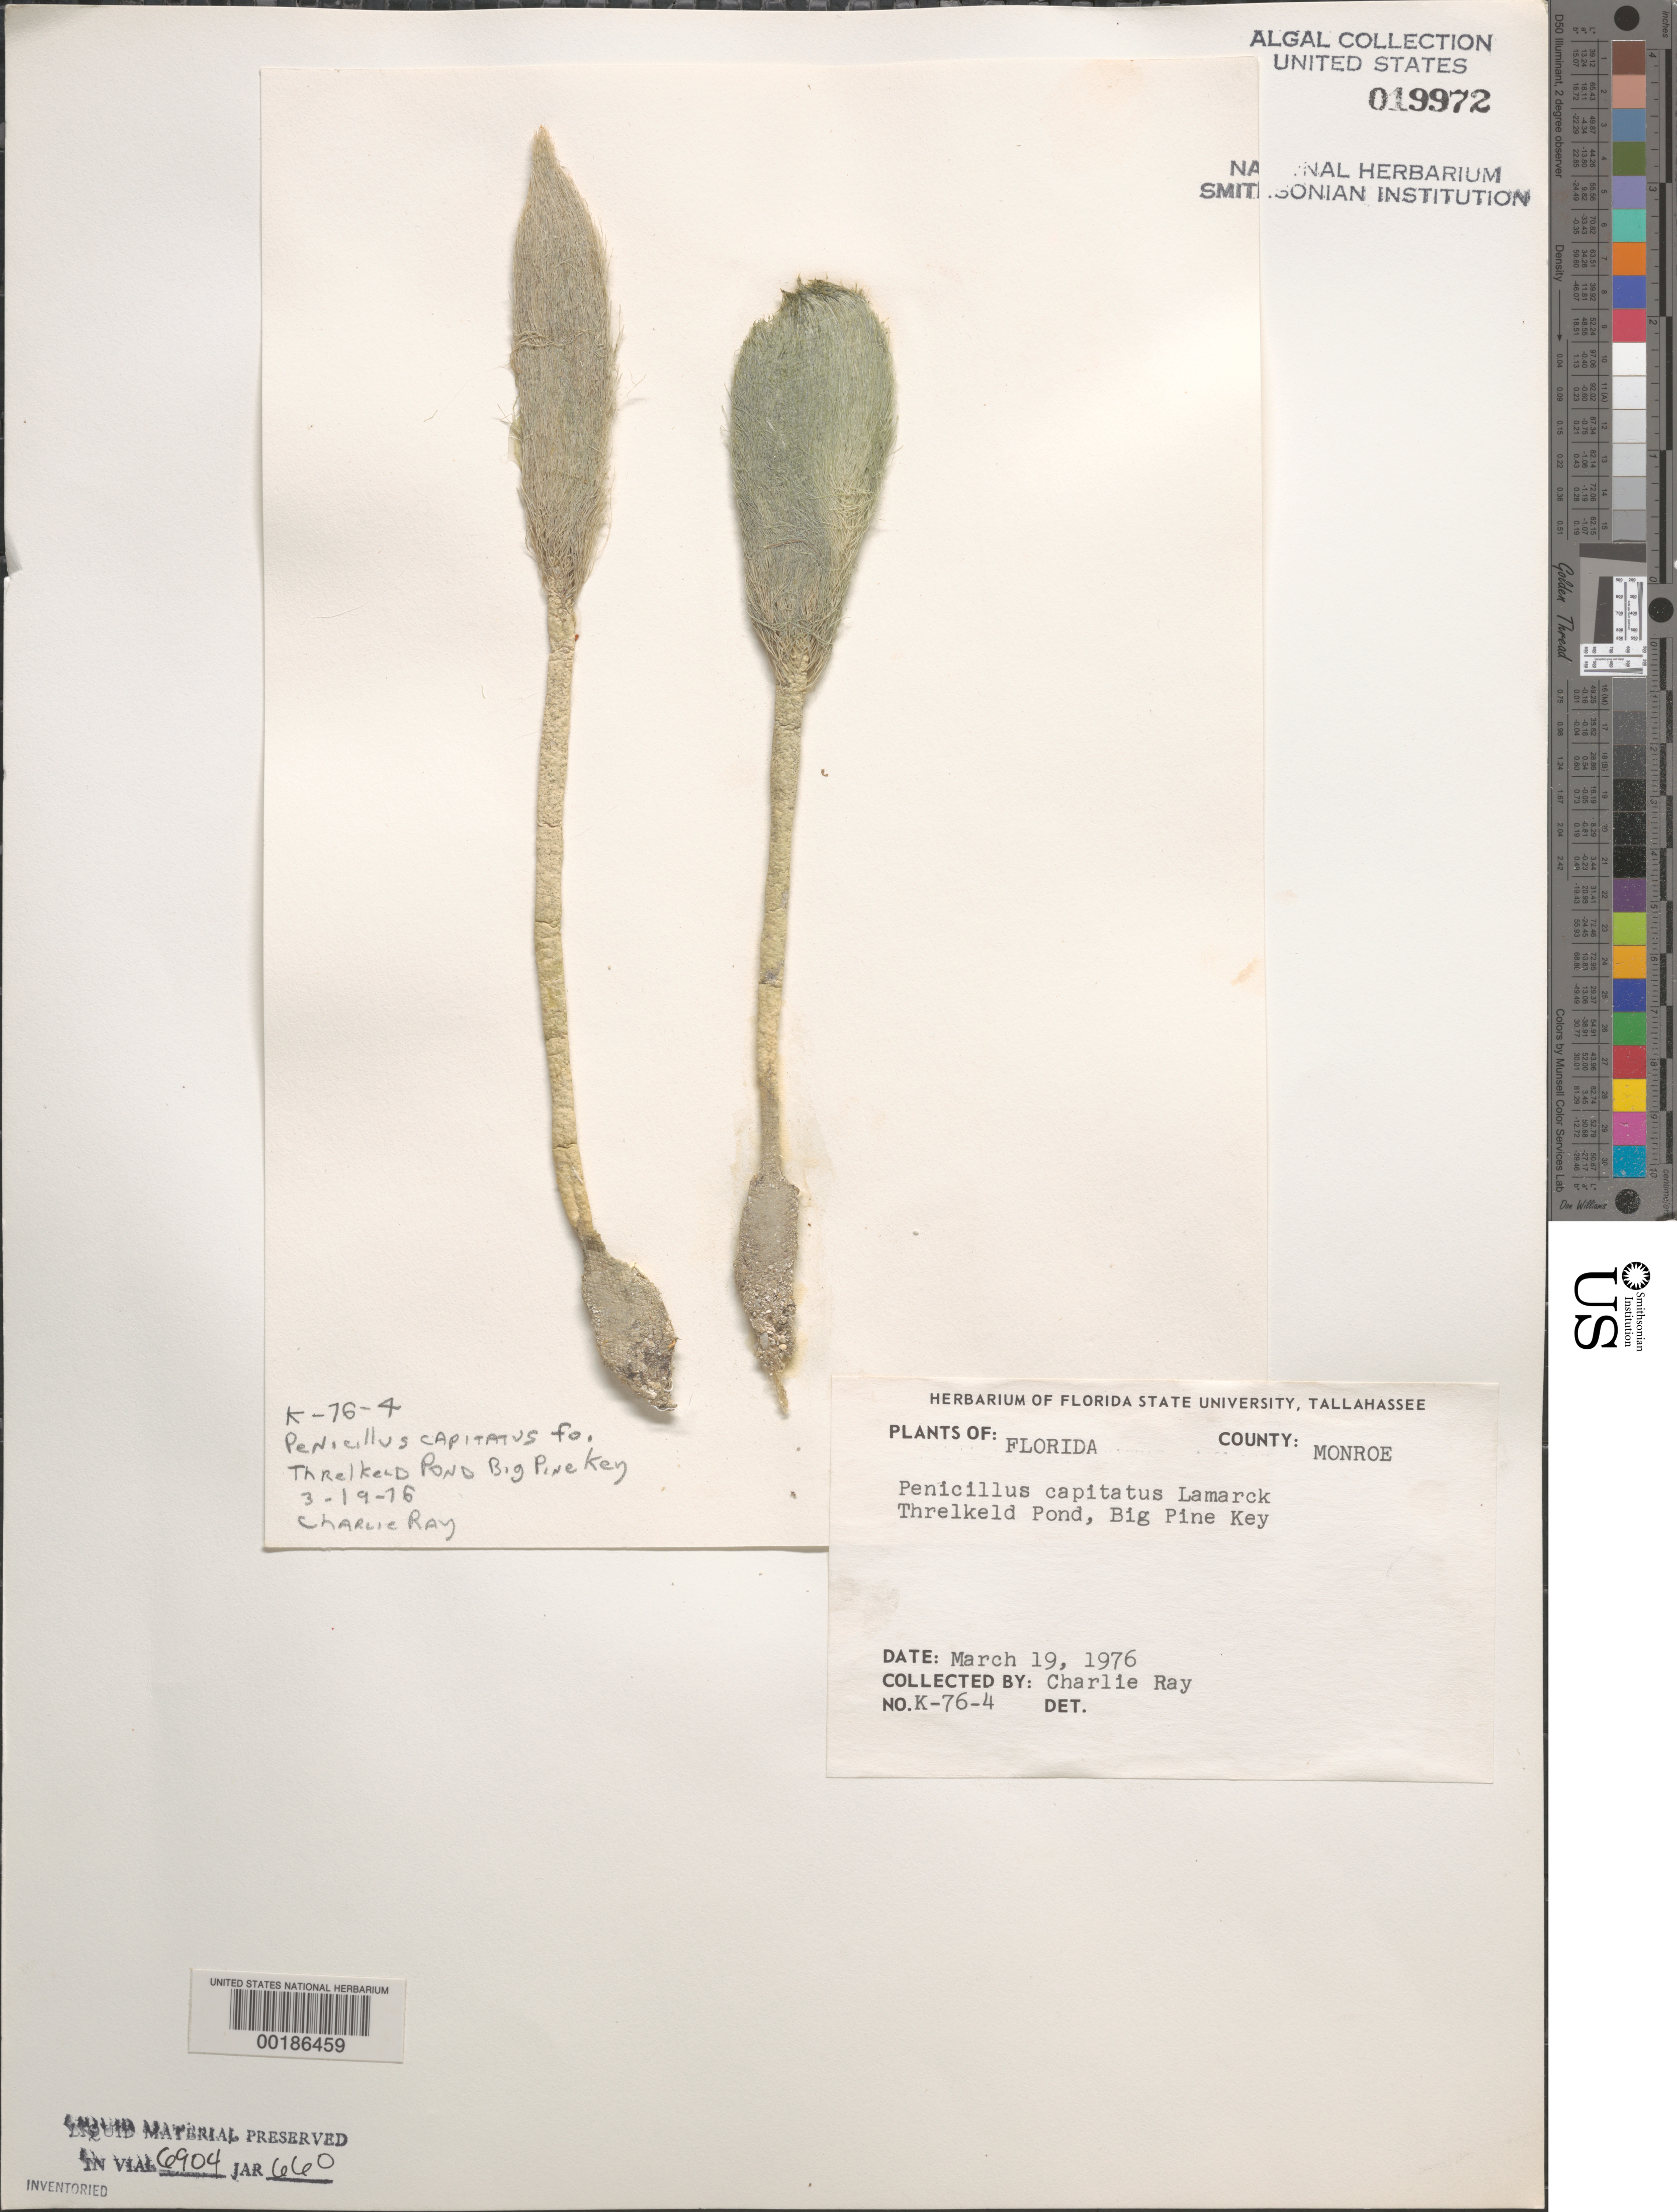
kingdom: Plantae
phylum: Chlorophyta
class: Ulvophyceae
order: Bryopsidales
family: Udoteaceae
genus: Penicillus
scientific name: Penicillus capitatus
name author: Lam.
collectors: C. Ray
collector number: K-76-4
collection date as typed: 19 Mar 1976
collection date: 1976-03-19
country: United States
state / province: Florida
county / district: Monroe County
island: Big Pine Key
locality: Threlkeld Pond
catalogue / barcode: US 19972